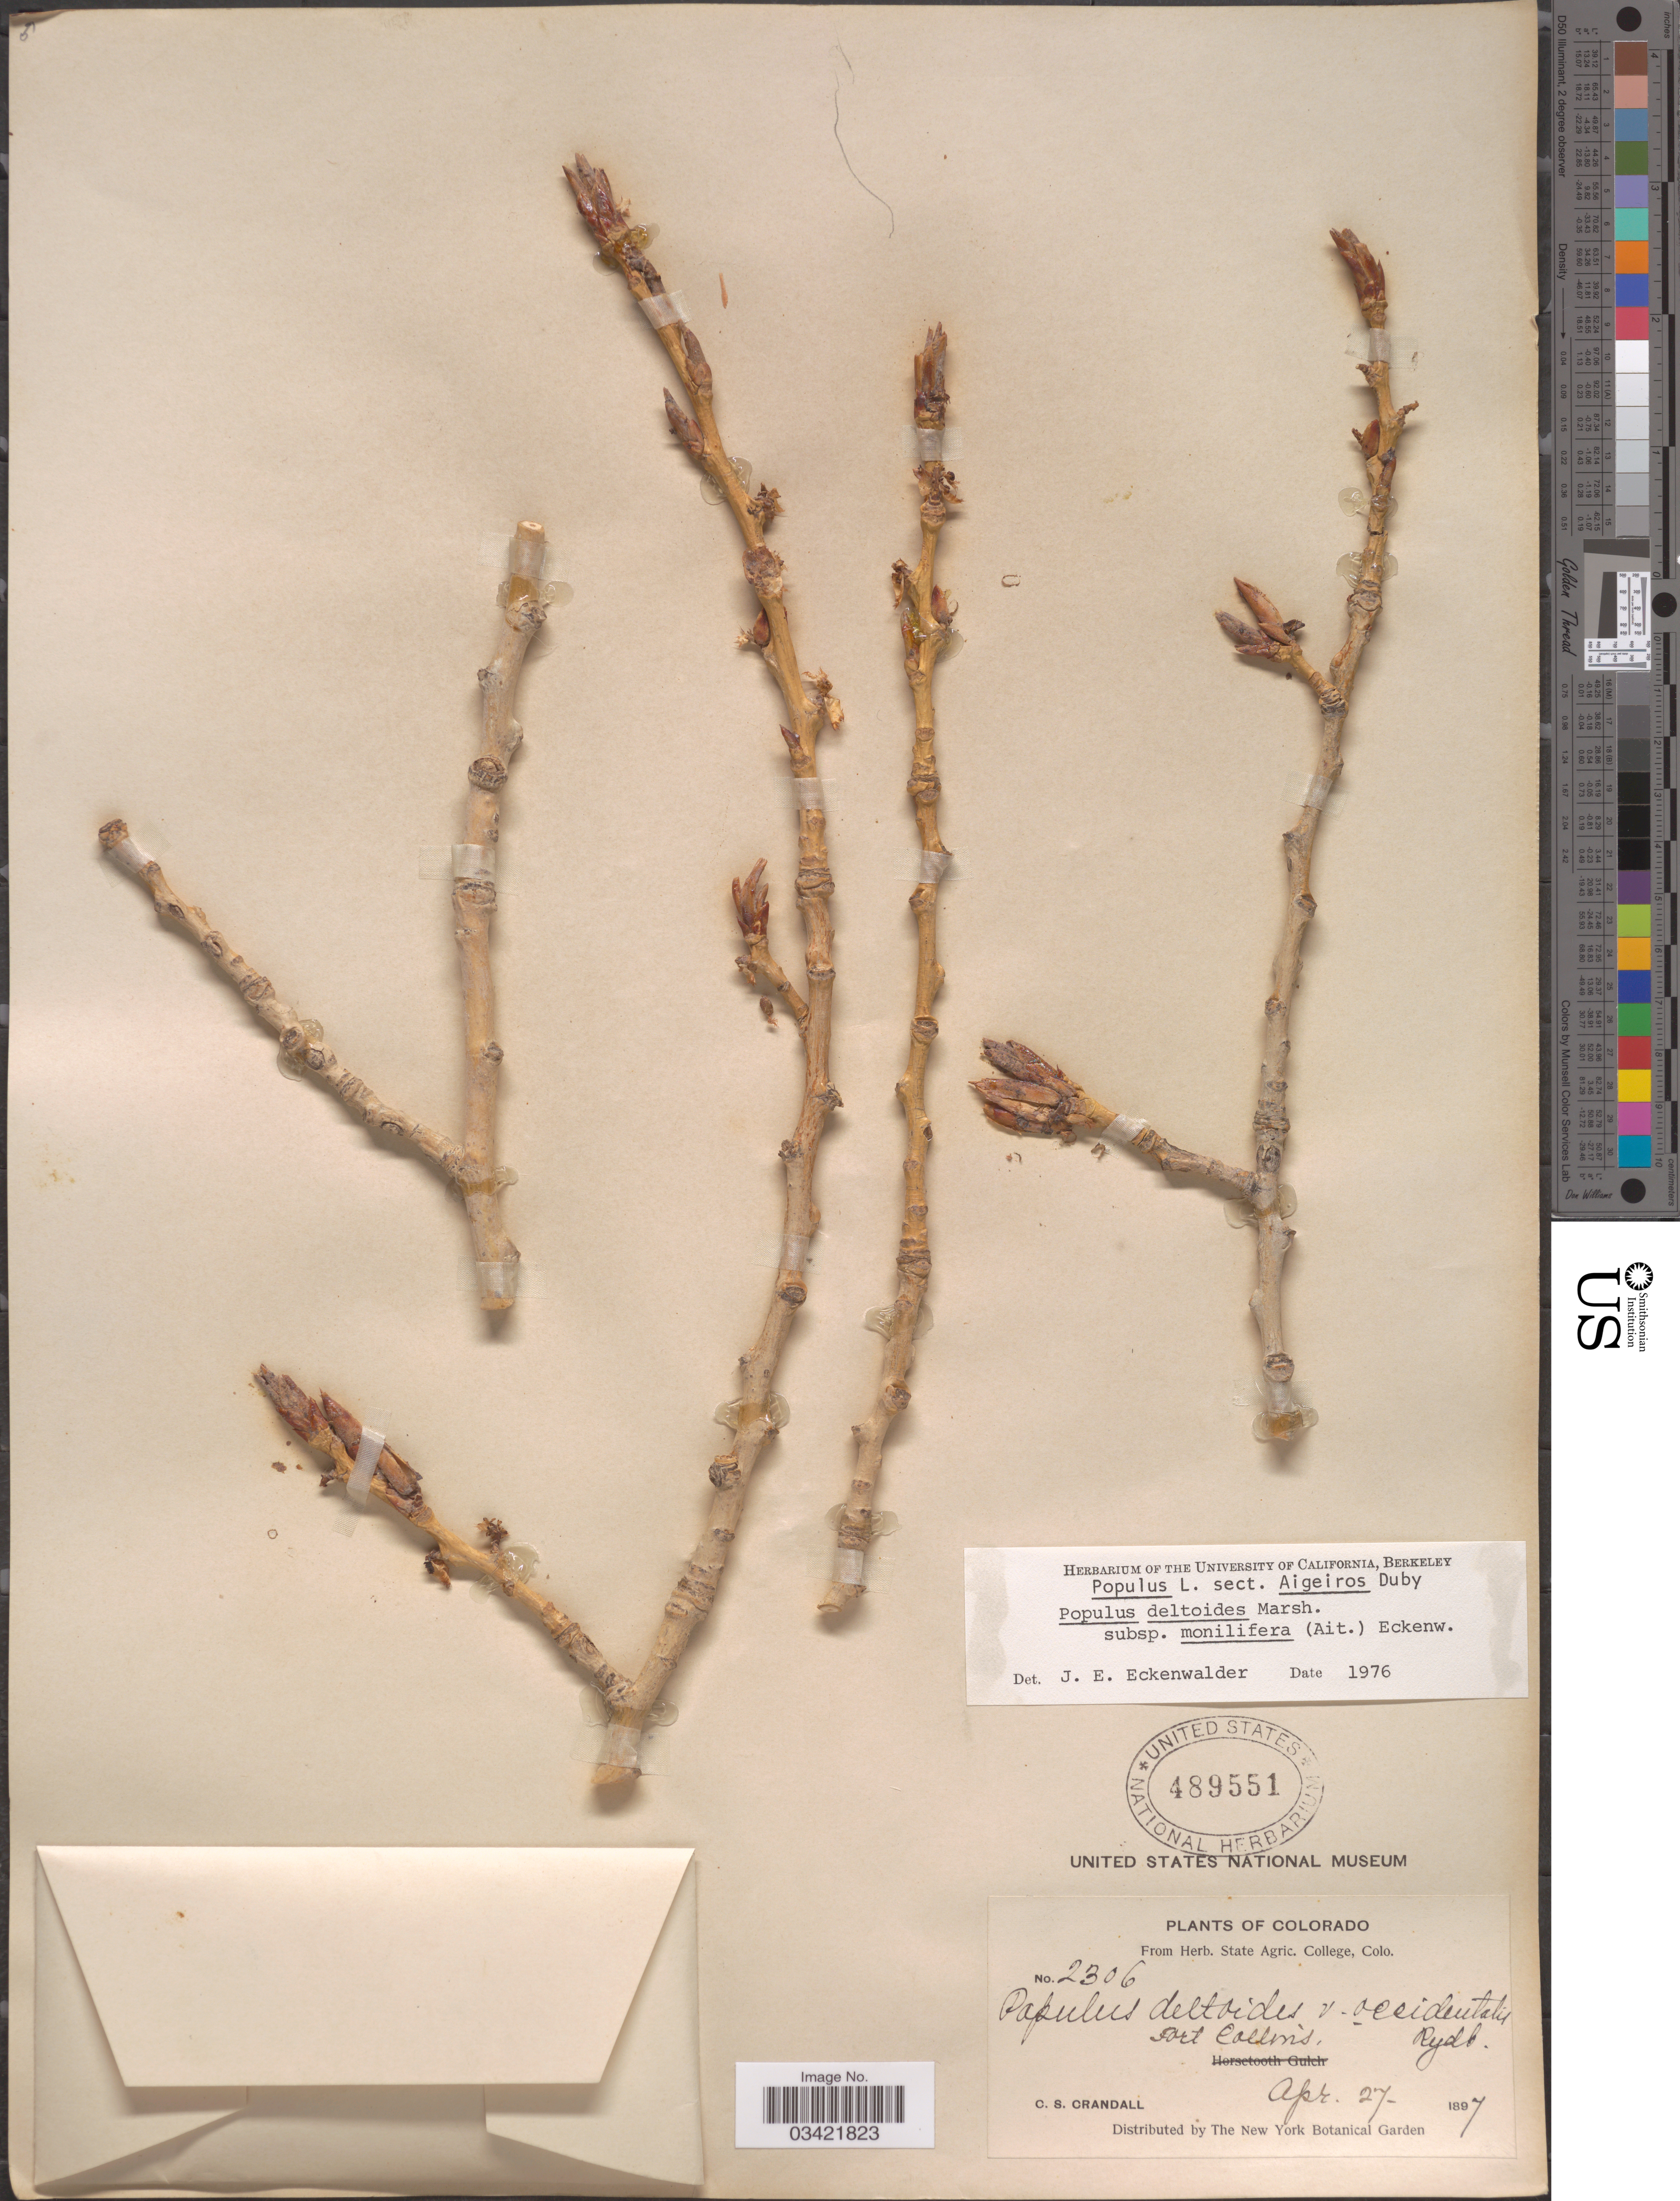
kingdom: Plantae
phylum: Tracheophyta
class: Magnoliopsida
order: Malpighiales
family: Salicaceae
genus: Populus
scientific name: Populus deltoides subsp. monilifera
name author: (Aiton) Eckenw.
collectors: C. Crandall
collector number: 2306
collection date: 1897-04-27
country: United States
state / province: Colorado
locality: Fort Collins.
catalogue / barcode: US 489551